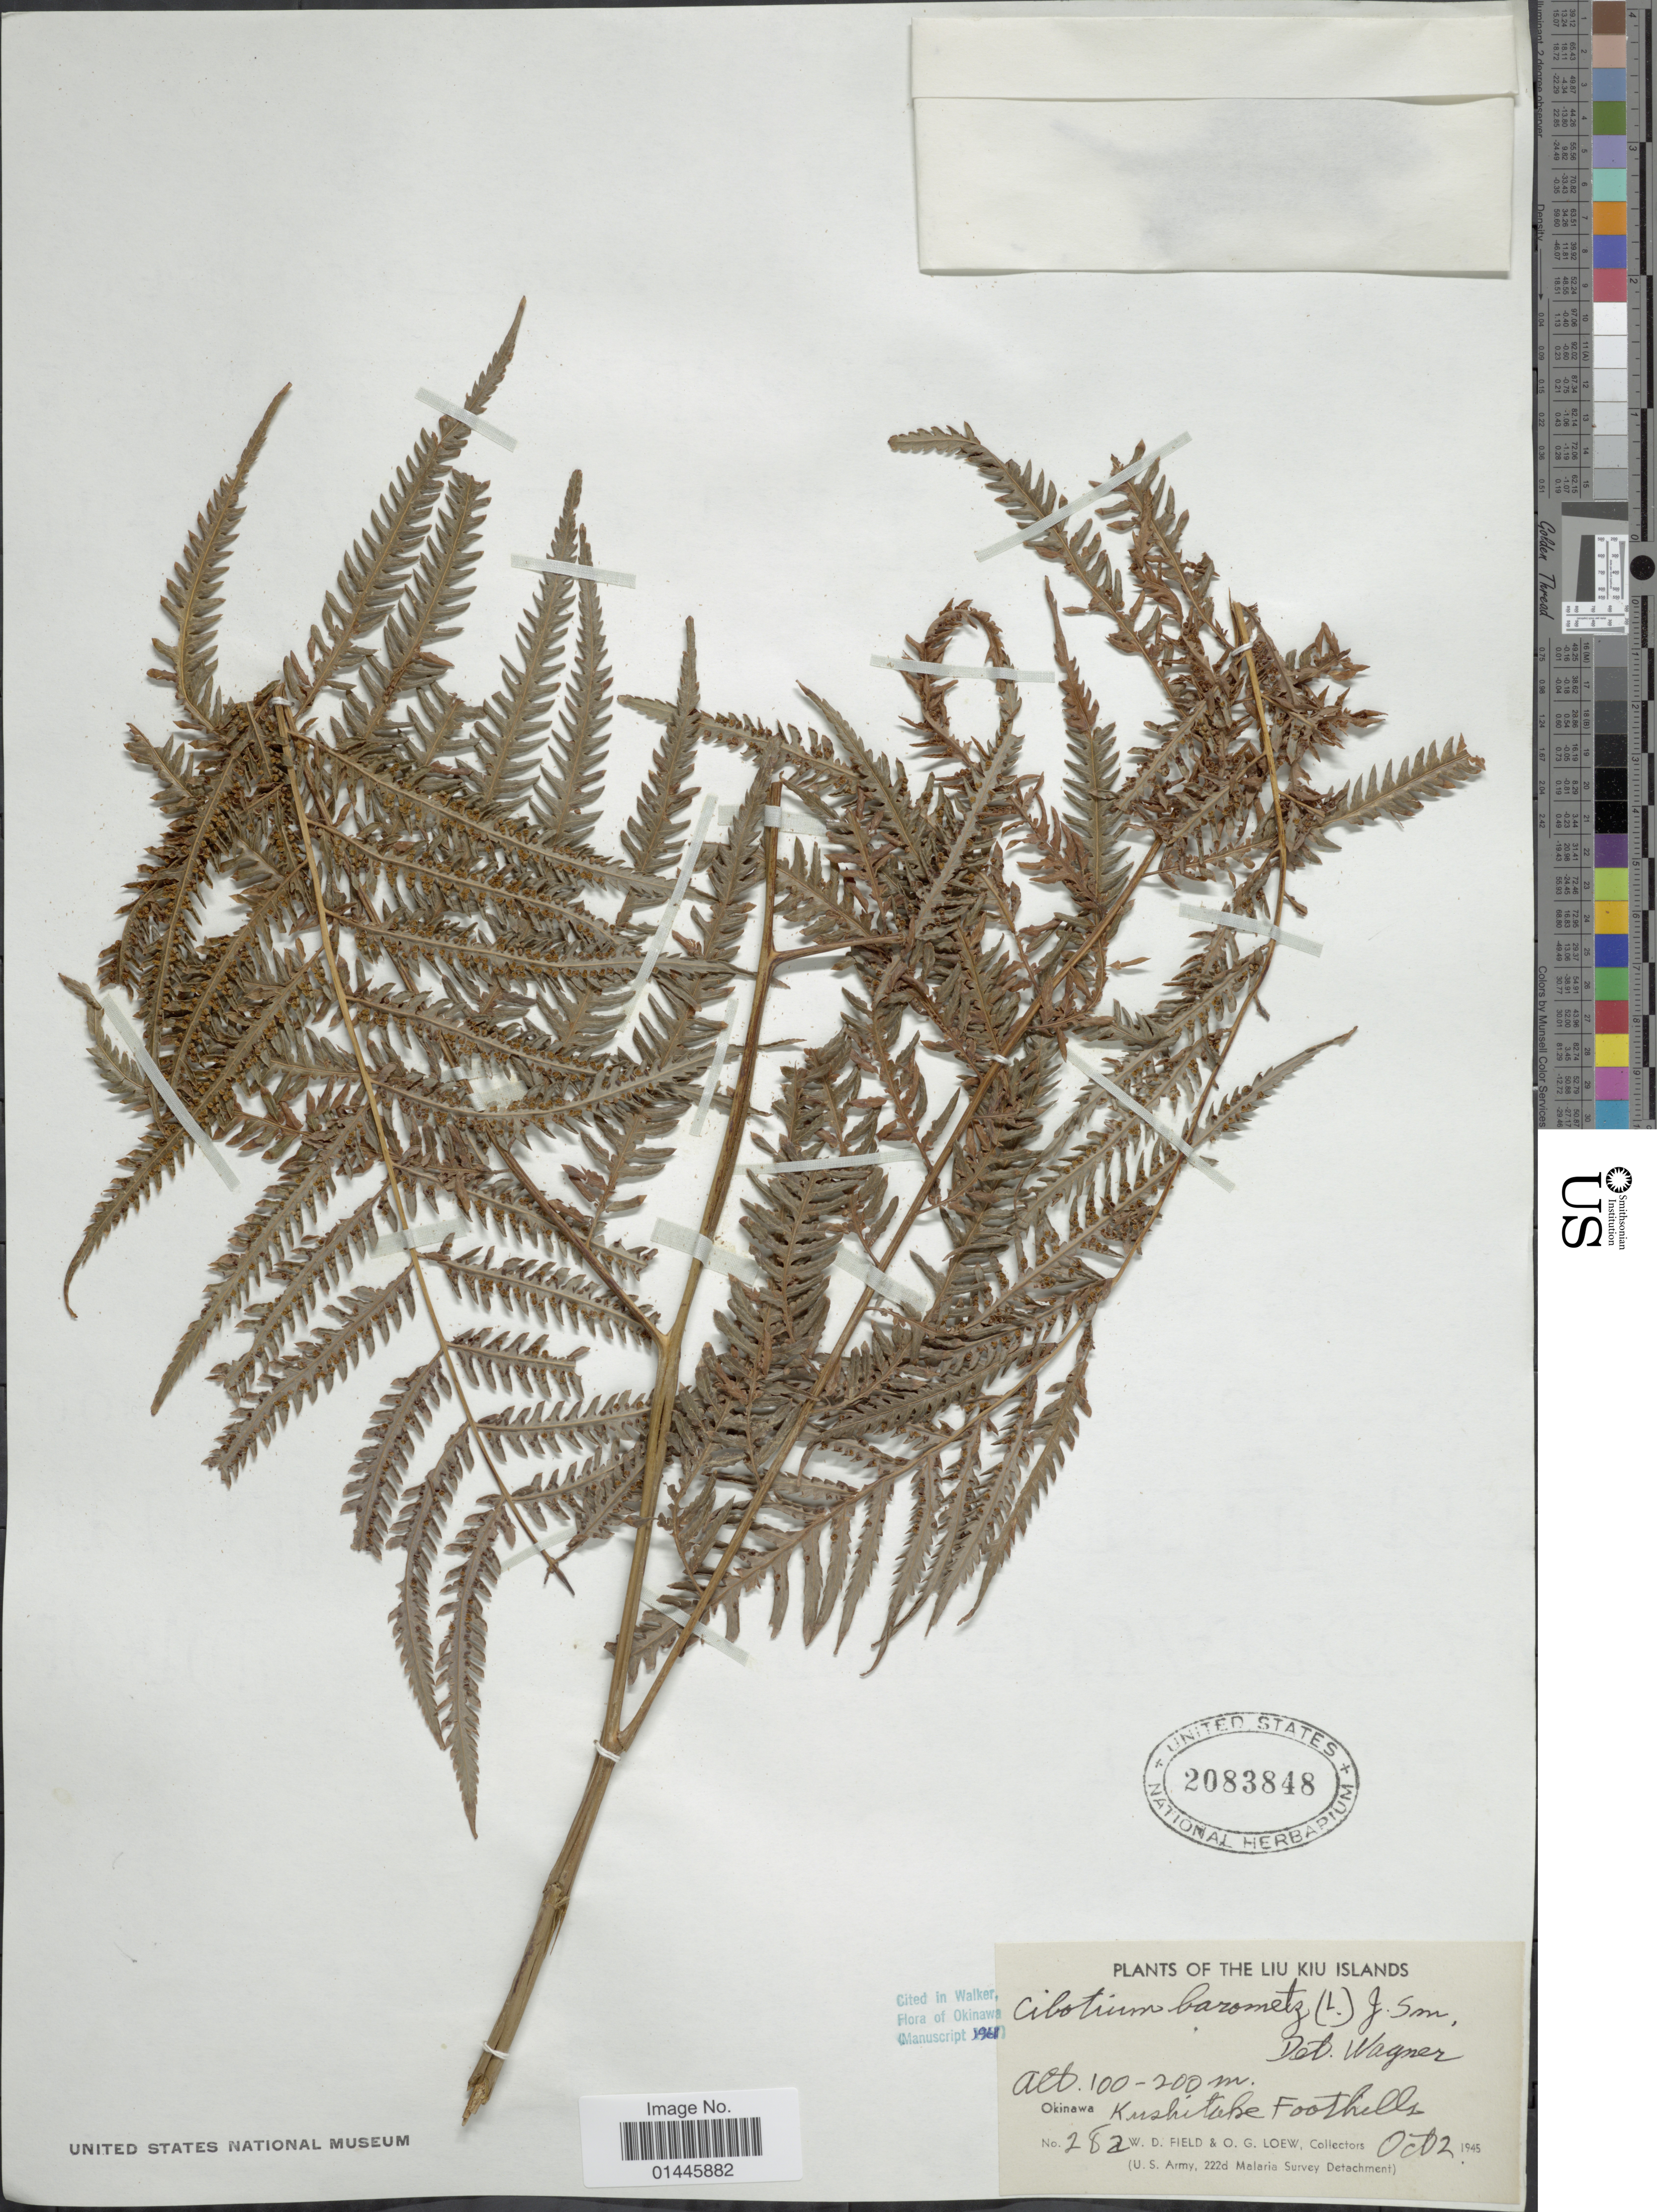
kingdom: Plantae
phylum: Tracheophyta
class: Polypodiopsida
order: Cyatheales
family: Cibotiaceae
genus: Cibotium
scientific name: Cibotium barometz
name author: (L.) J. Sm.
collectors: W. D. Field & O. G. Loew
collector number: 282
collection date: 1945-10-02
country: Japan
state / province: Okinawa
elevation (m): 100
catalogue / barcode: US 2083848